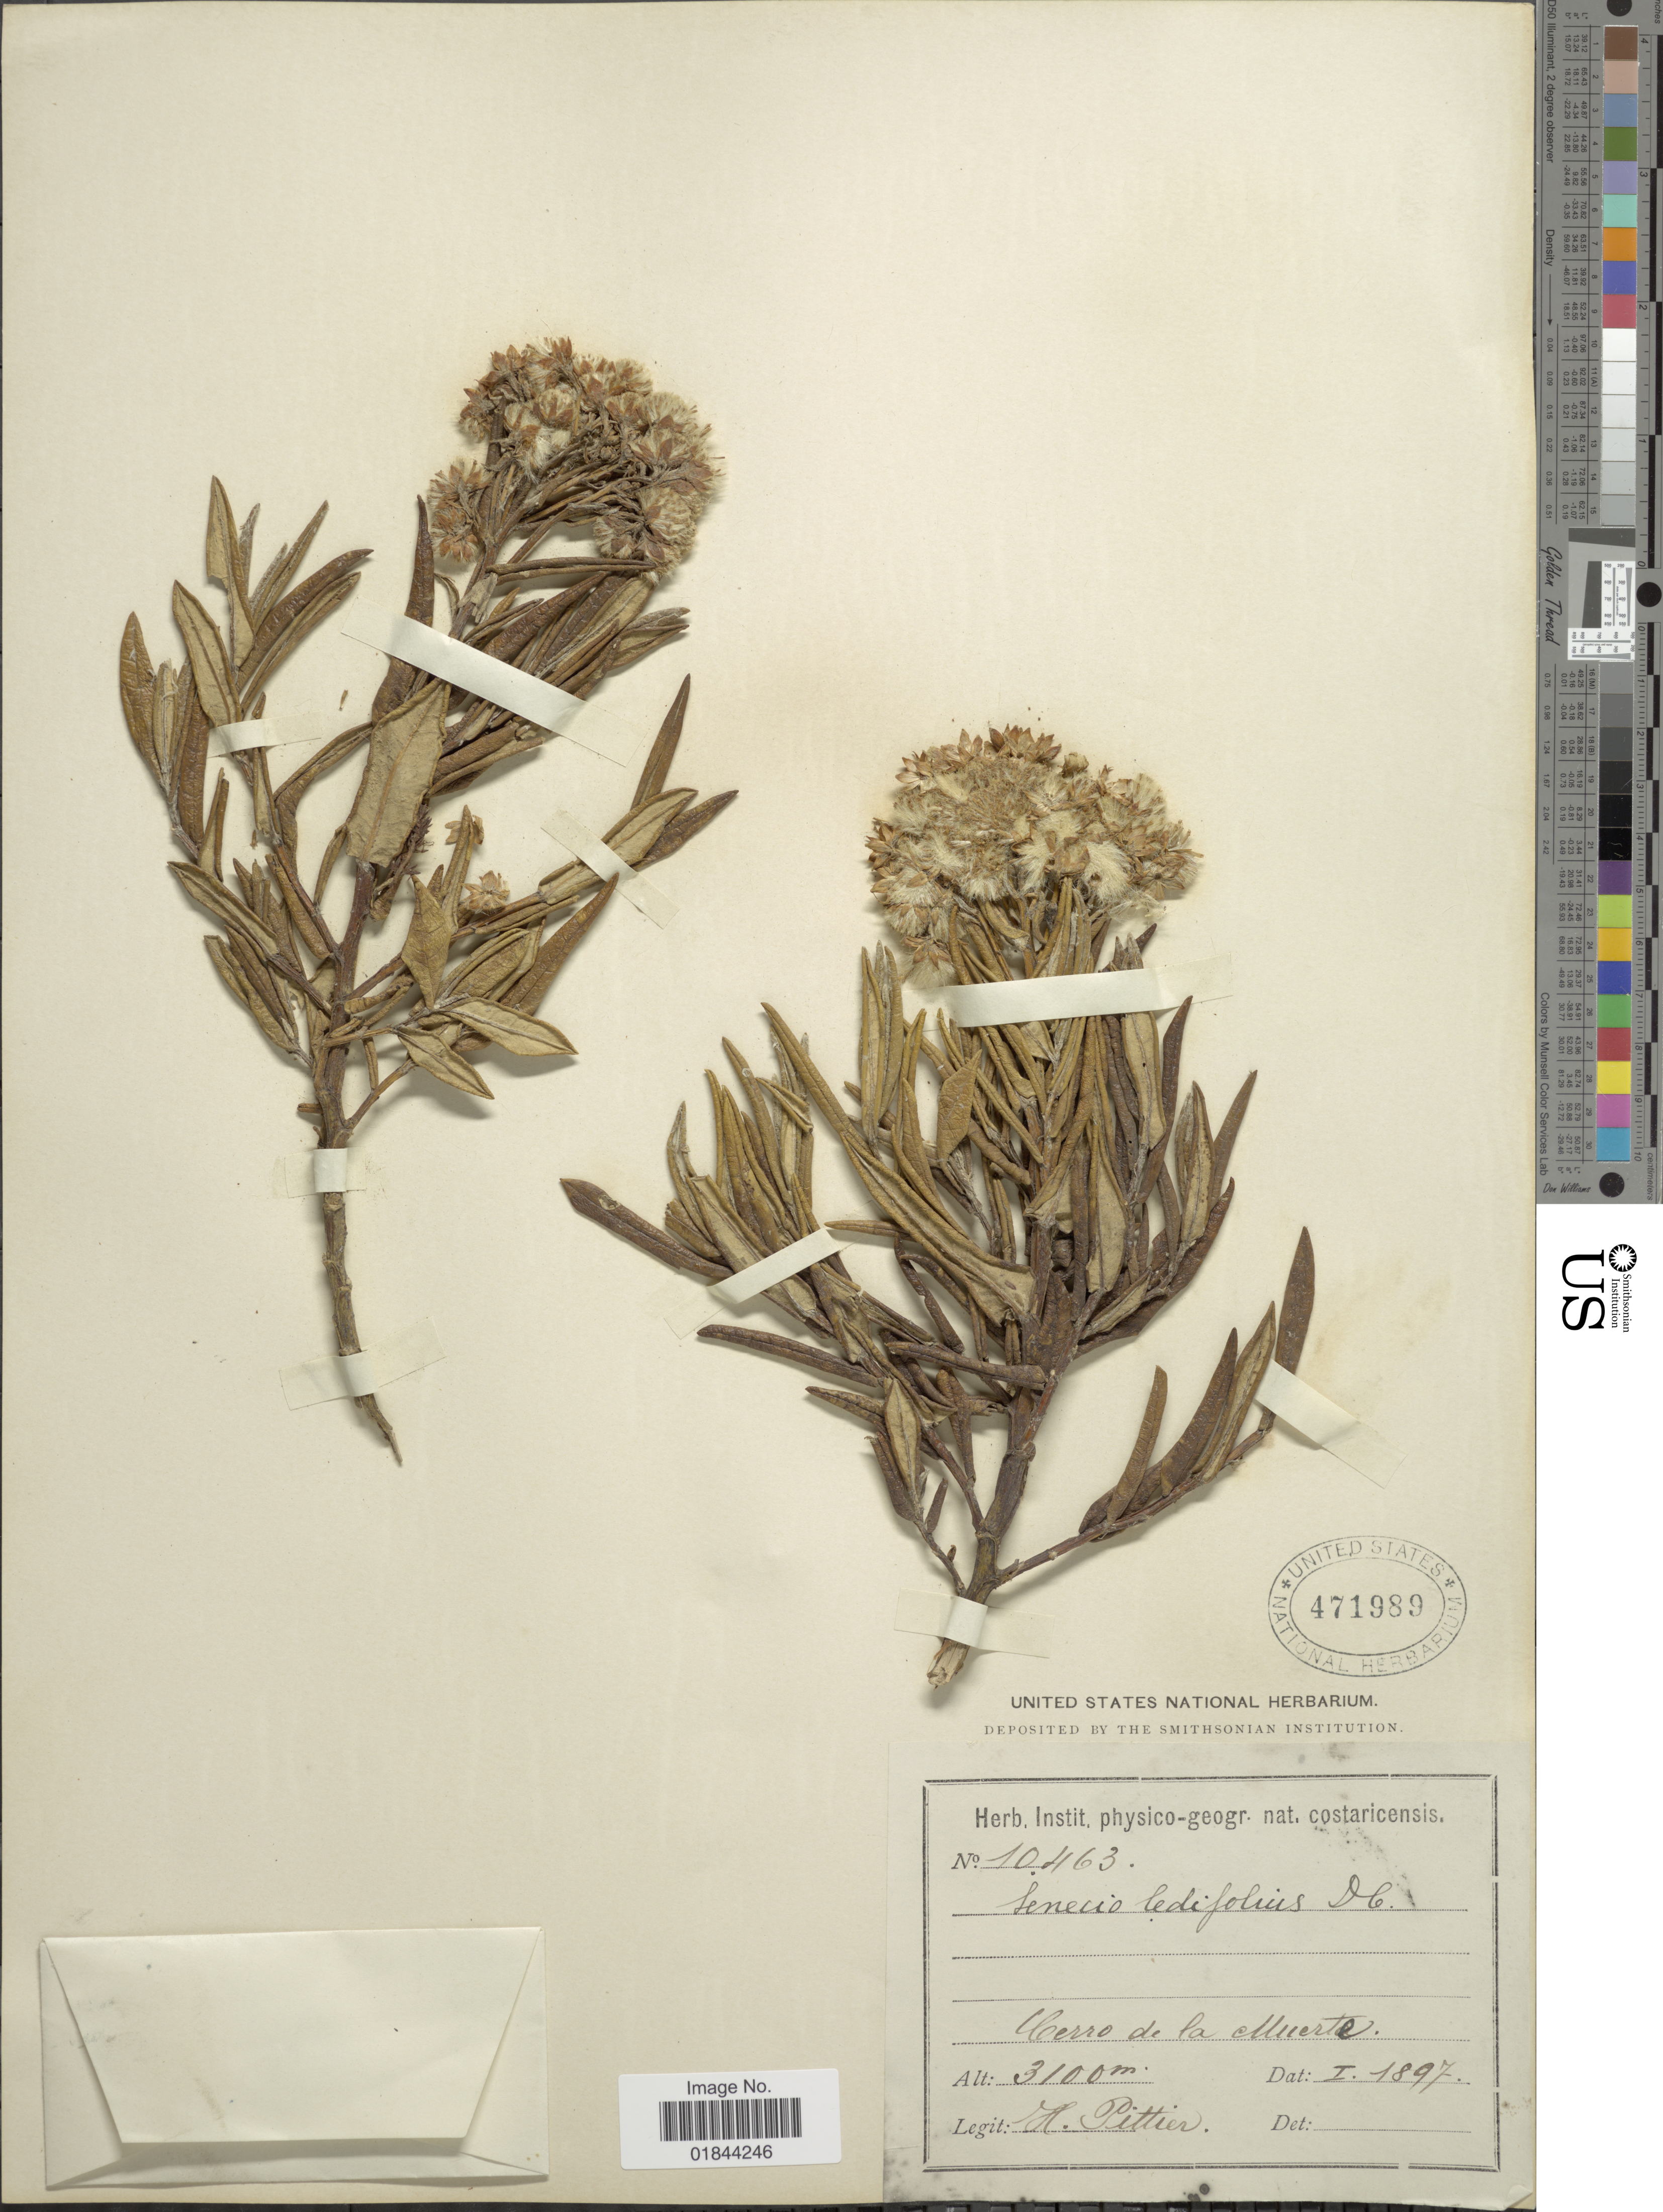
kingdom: Plantae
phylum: Tracheophyta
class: Magnoliopsida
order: Asterales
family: Asteraceae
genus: Pentacalia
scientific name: Pentacalia andicola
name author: (Turcz.) Cuatrec.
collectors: H. F. Pittier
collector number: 10463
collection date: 1897-01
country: Costa Rica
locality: Cerro de la Muerte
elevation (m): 3100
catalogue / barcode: US 471989